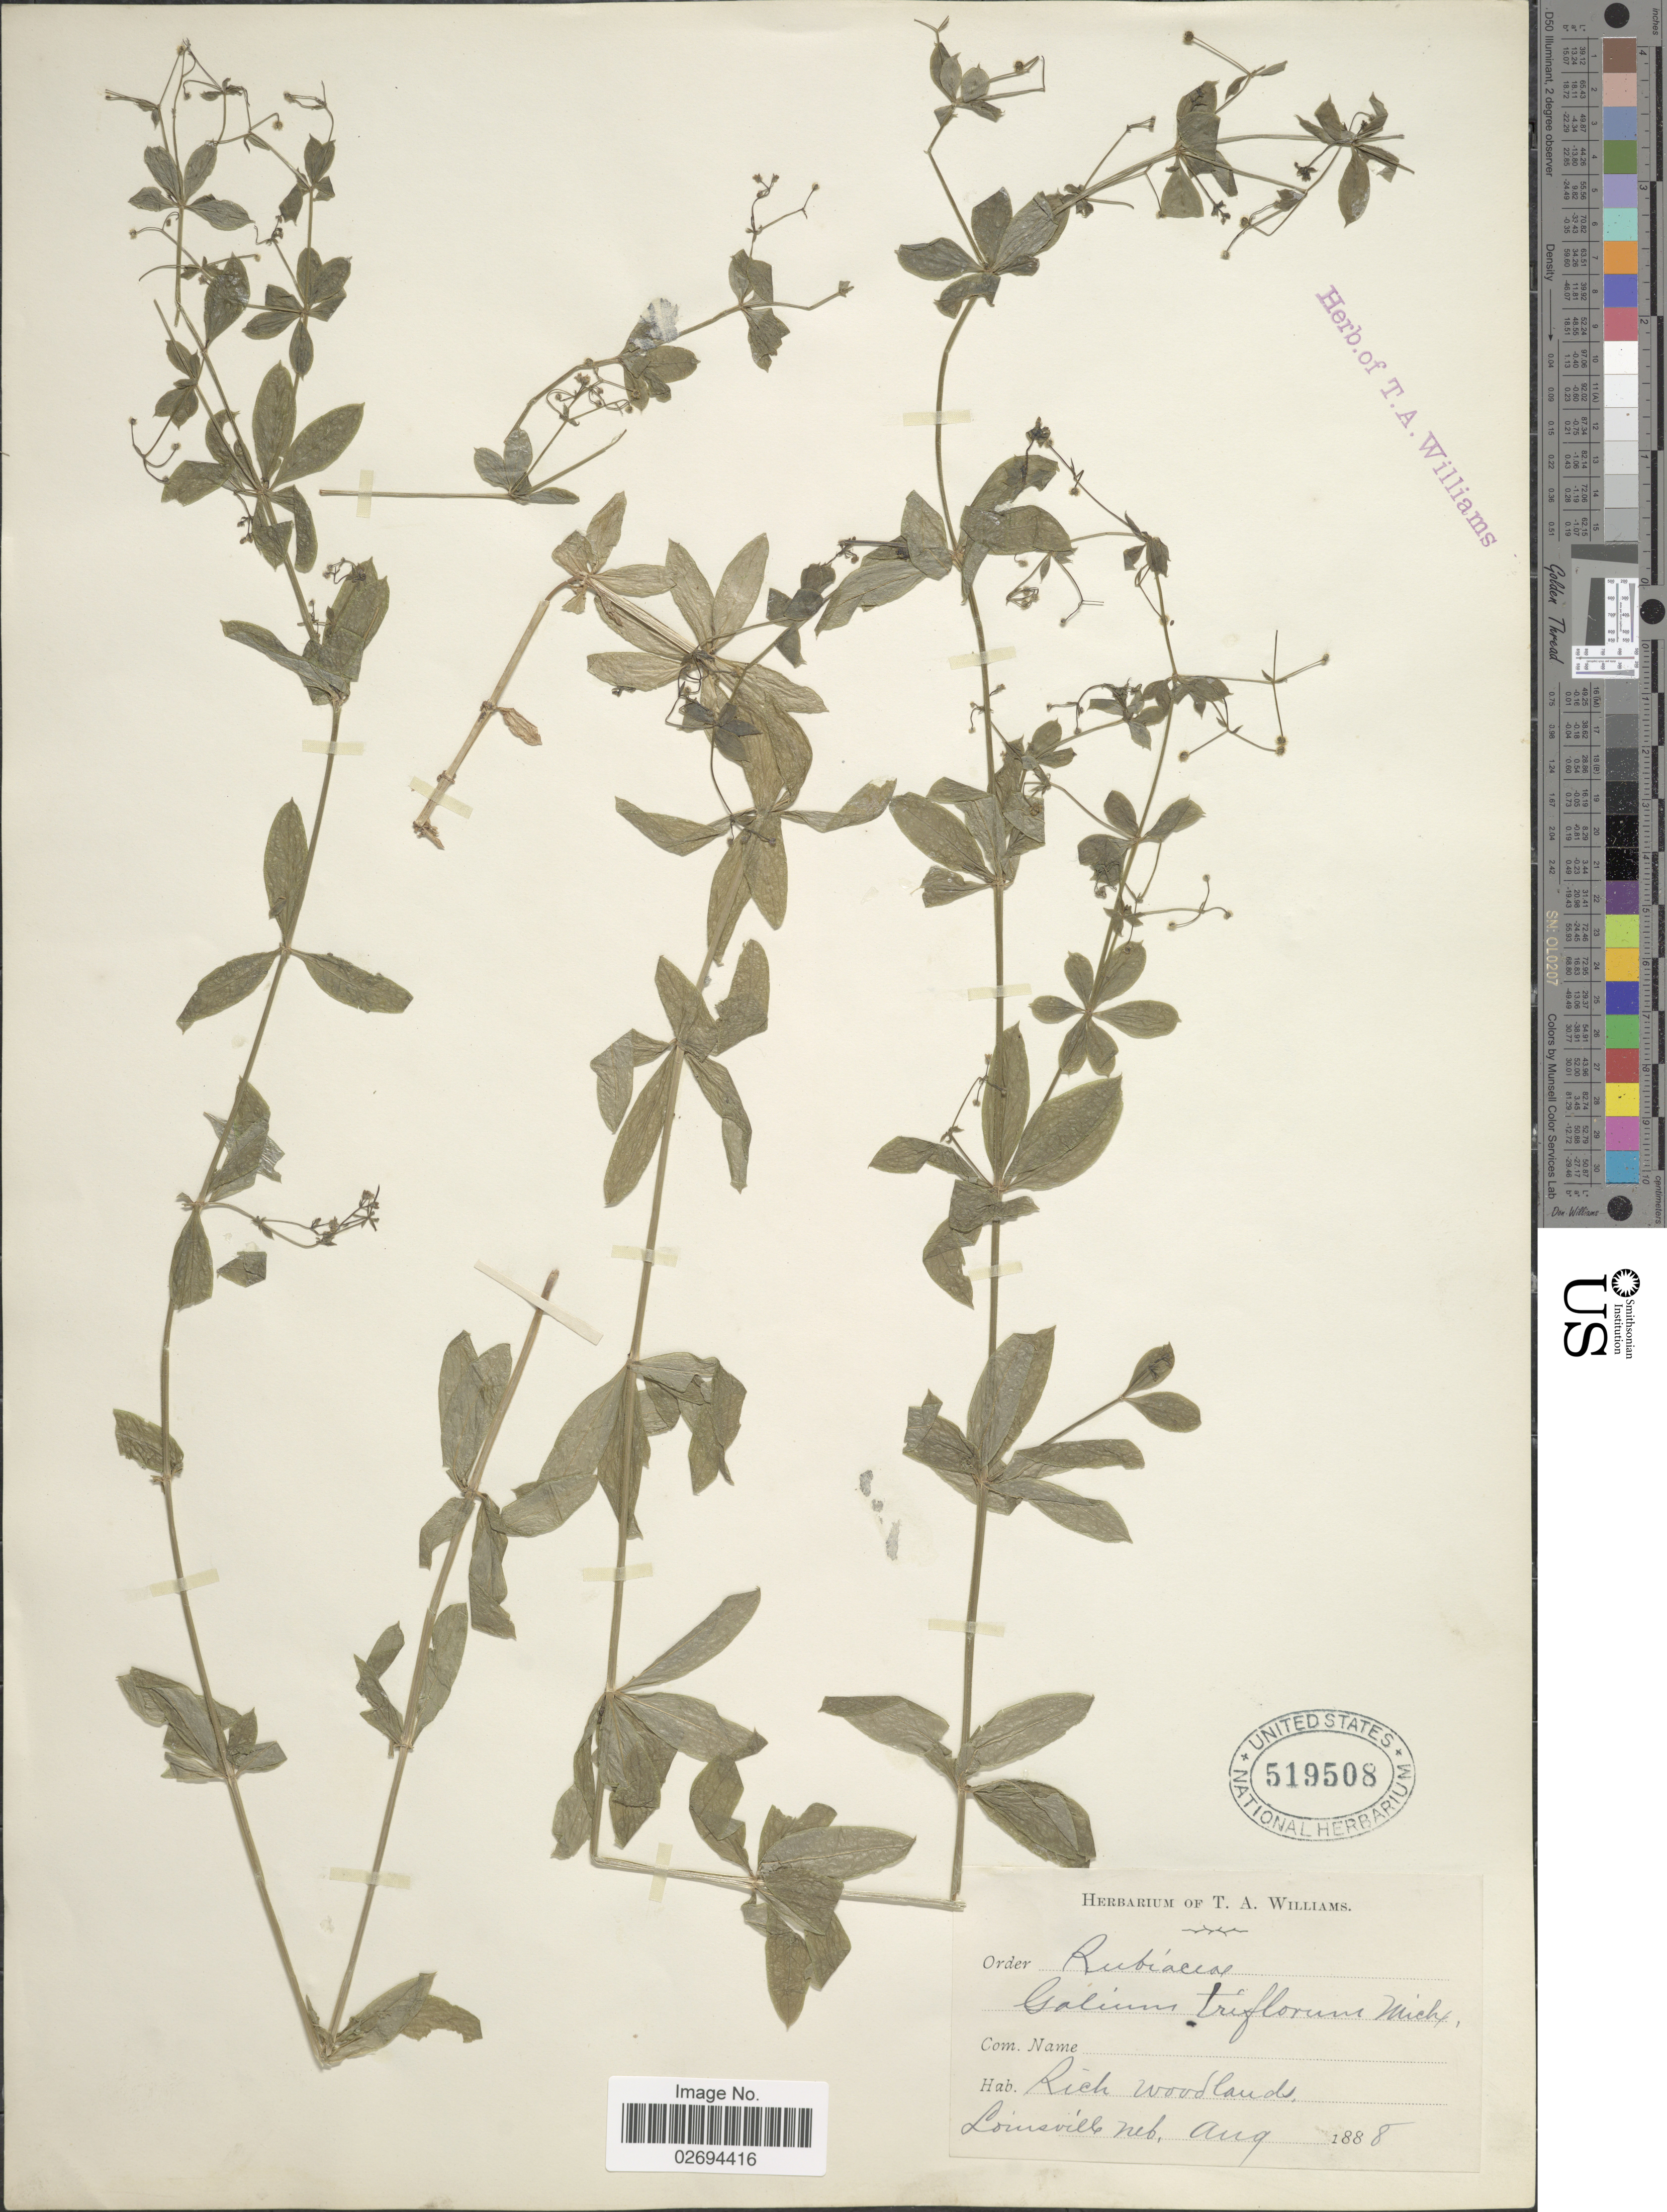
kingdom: Plantae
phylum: Tracheophyta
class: Magnoliopsida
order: Gentianales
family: Rubiaceae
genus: Galium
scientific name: Galium triflorum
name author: Michx.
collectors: ex herb. Thos. A. Williams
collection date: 1888-08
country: United States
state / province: Nebraska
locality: Rich woodlands. Louisville Neb.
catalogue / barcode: US 519508